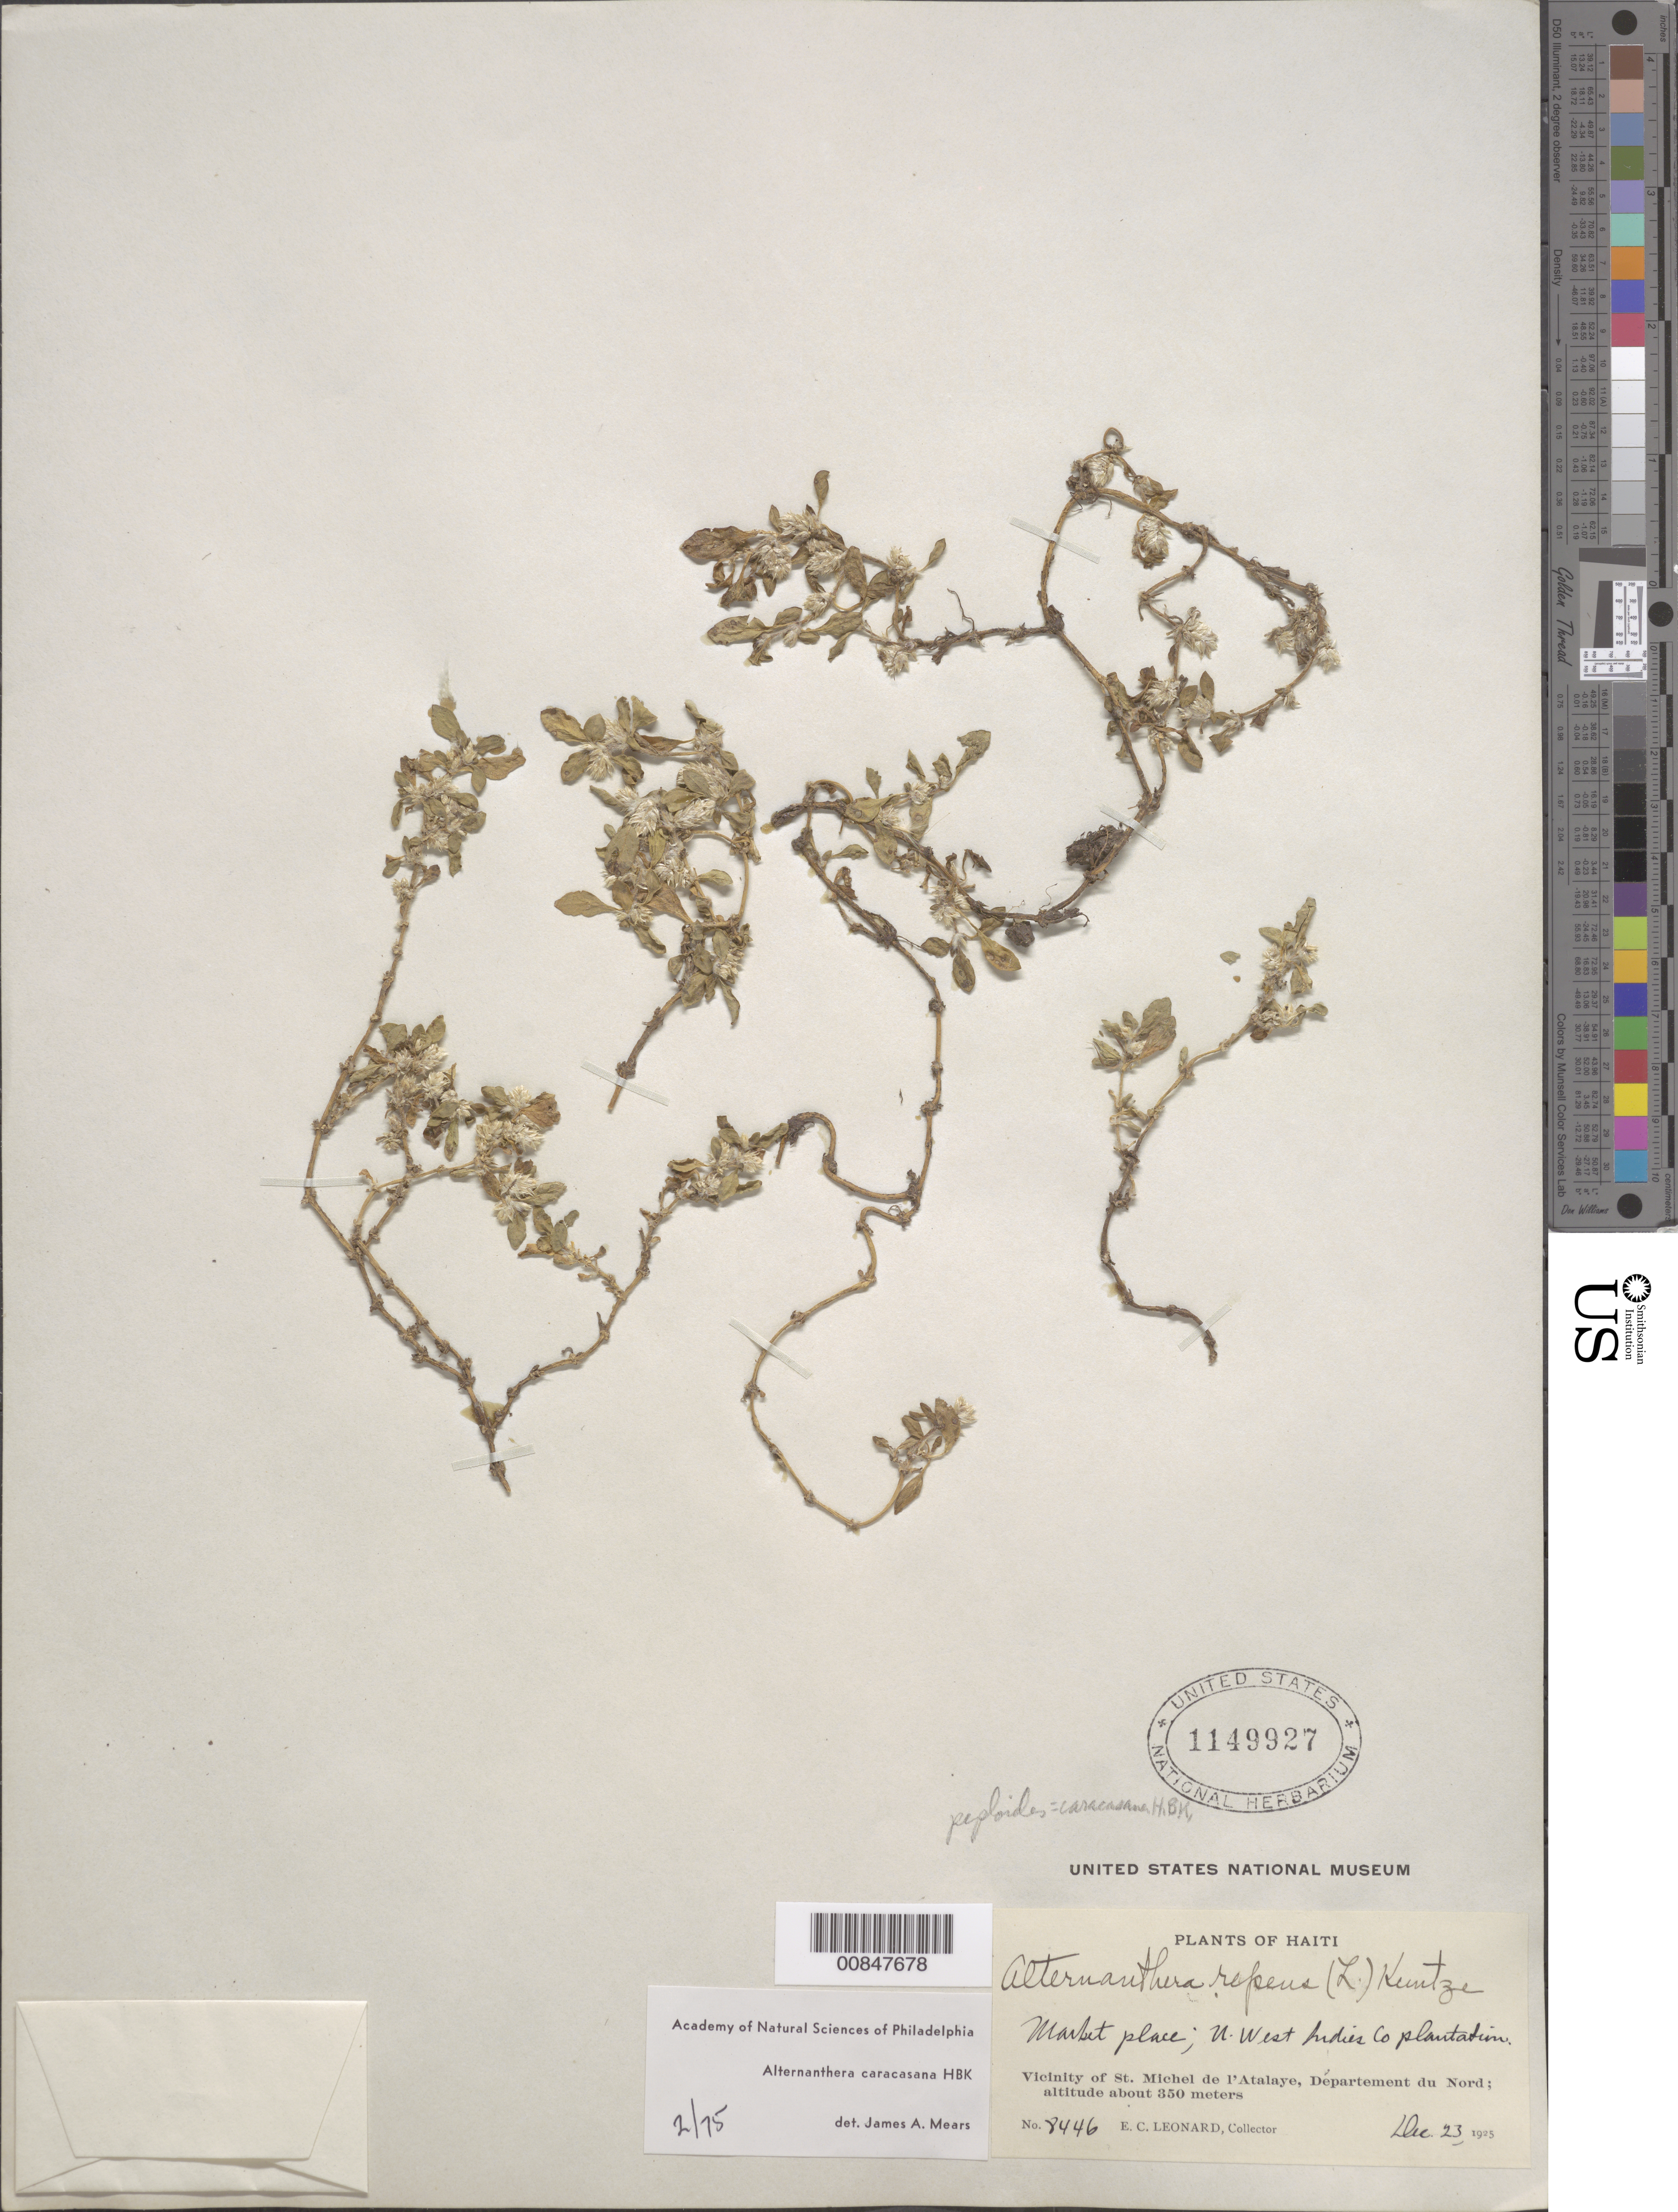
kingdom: Plantae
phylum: Tracheophyta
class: Magnoliopsida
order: Caryophyllales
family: Amaranthaceae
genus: Alternanthera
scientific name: Alternanthera caracasana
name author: Kunth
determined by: Mears, J. A., (PH), Academy of Natural Sciences of Philadelphia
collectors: E. C. Leonard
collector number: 8446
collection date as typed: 23 Dec 1925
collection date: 1925-12-23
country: Haiti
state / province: Nord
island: Hispaniola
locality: Vicinity of St. Michel de l'Atalaye. Market place; U. West Indies Co. Plantation.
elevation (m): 350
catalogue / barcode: US 1149927